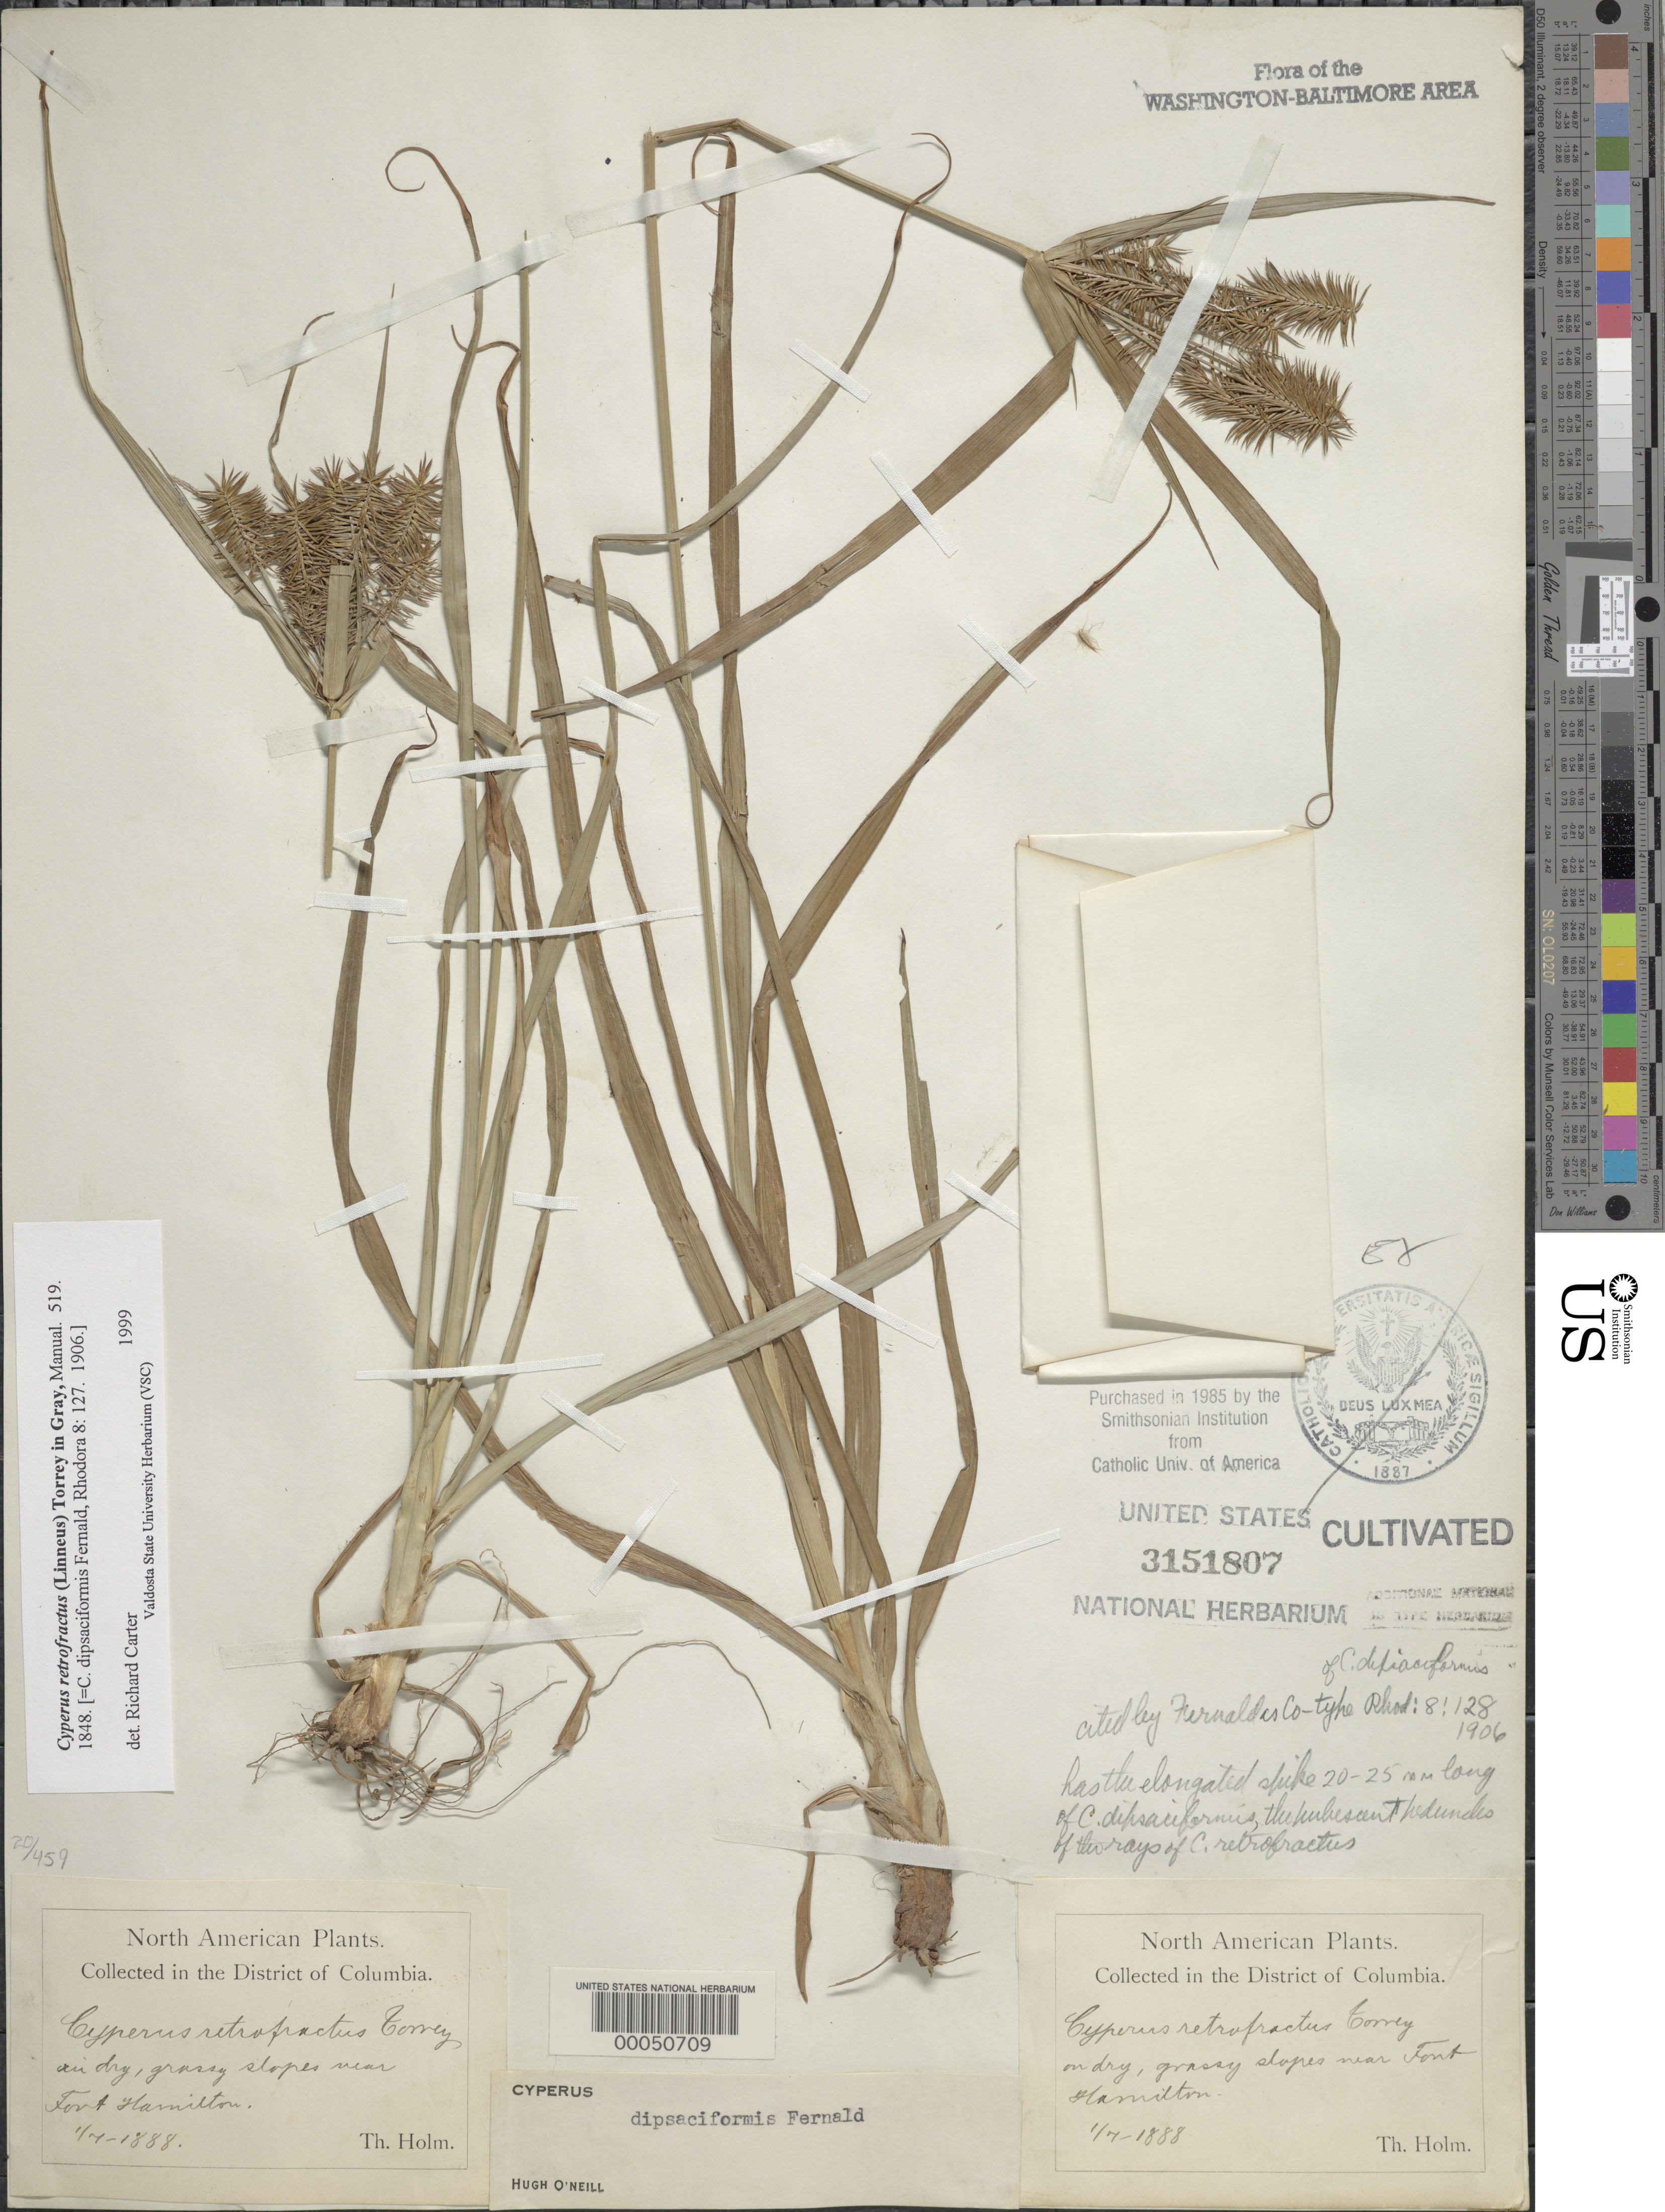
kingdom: Plantae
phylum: Tracheophyta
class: Liliopsida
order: Poales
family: Cyperaceae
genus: Cyperus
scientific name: Cyperus retrofractus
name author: (L.) Torr.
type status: Possible Isosyntype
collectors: T. Holm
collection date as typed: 01 Jul 1888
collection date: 1888-07-01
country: United States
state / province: District of Columbia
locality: Slopes near Fort Hamilton.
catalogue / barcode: US 3151807